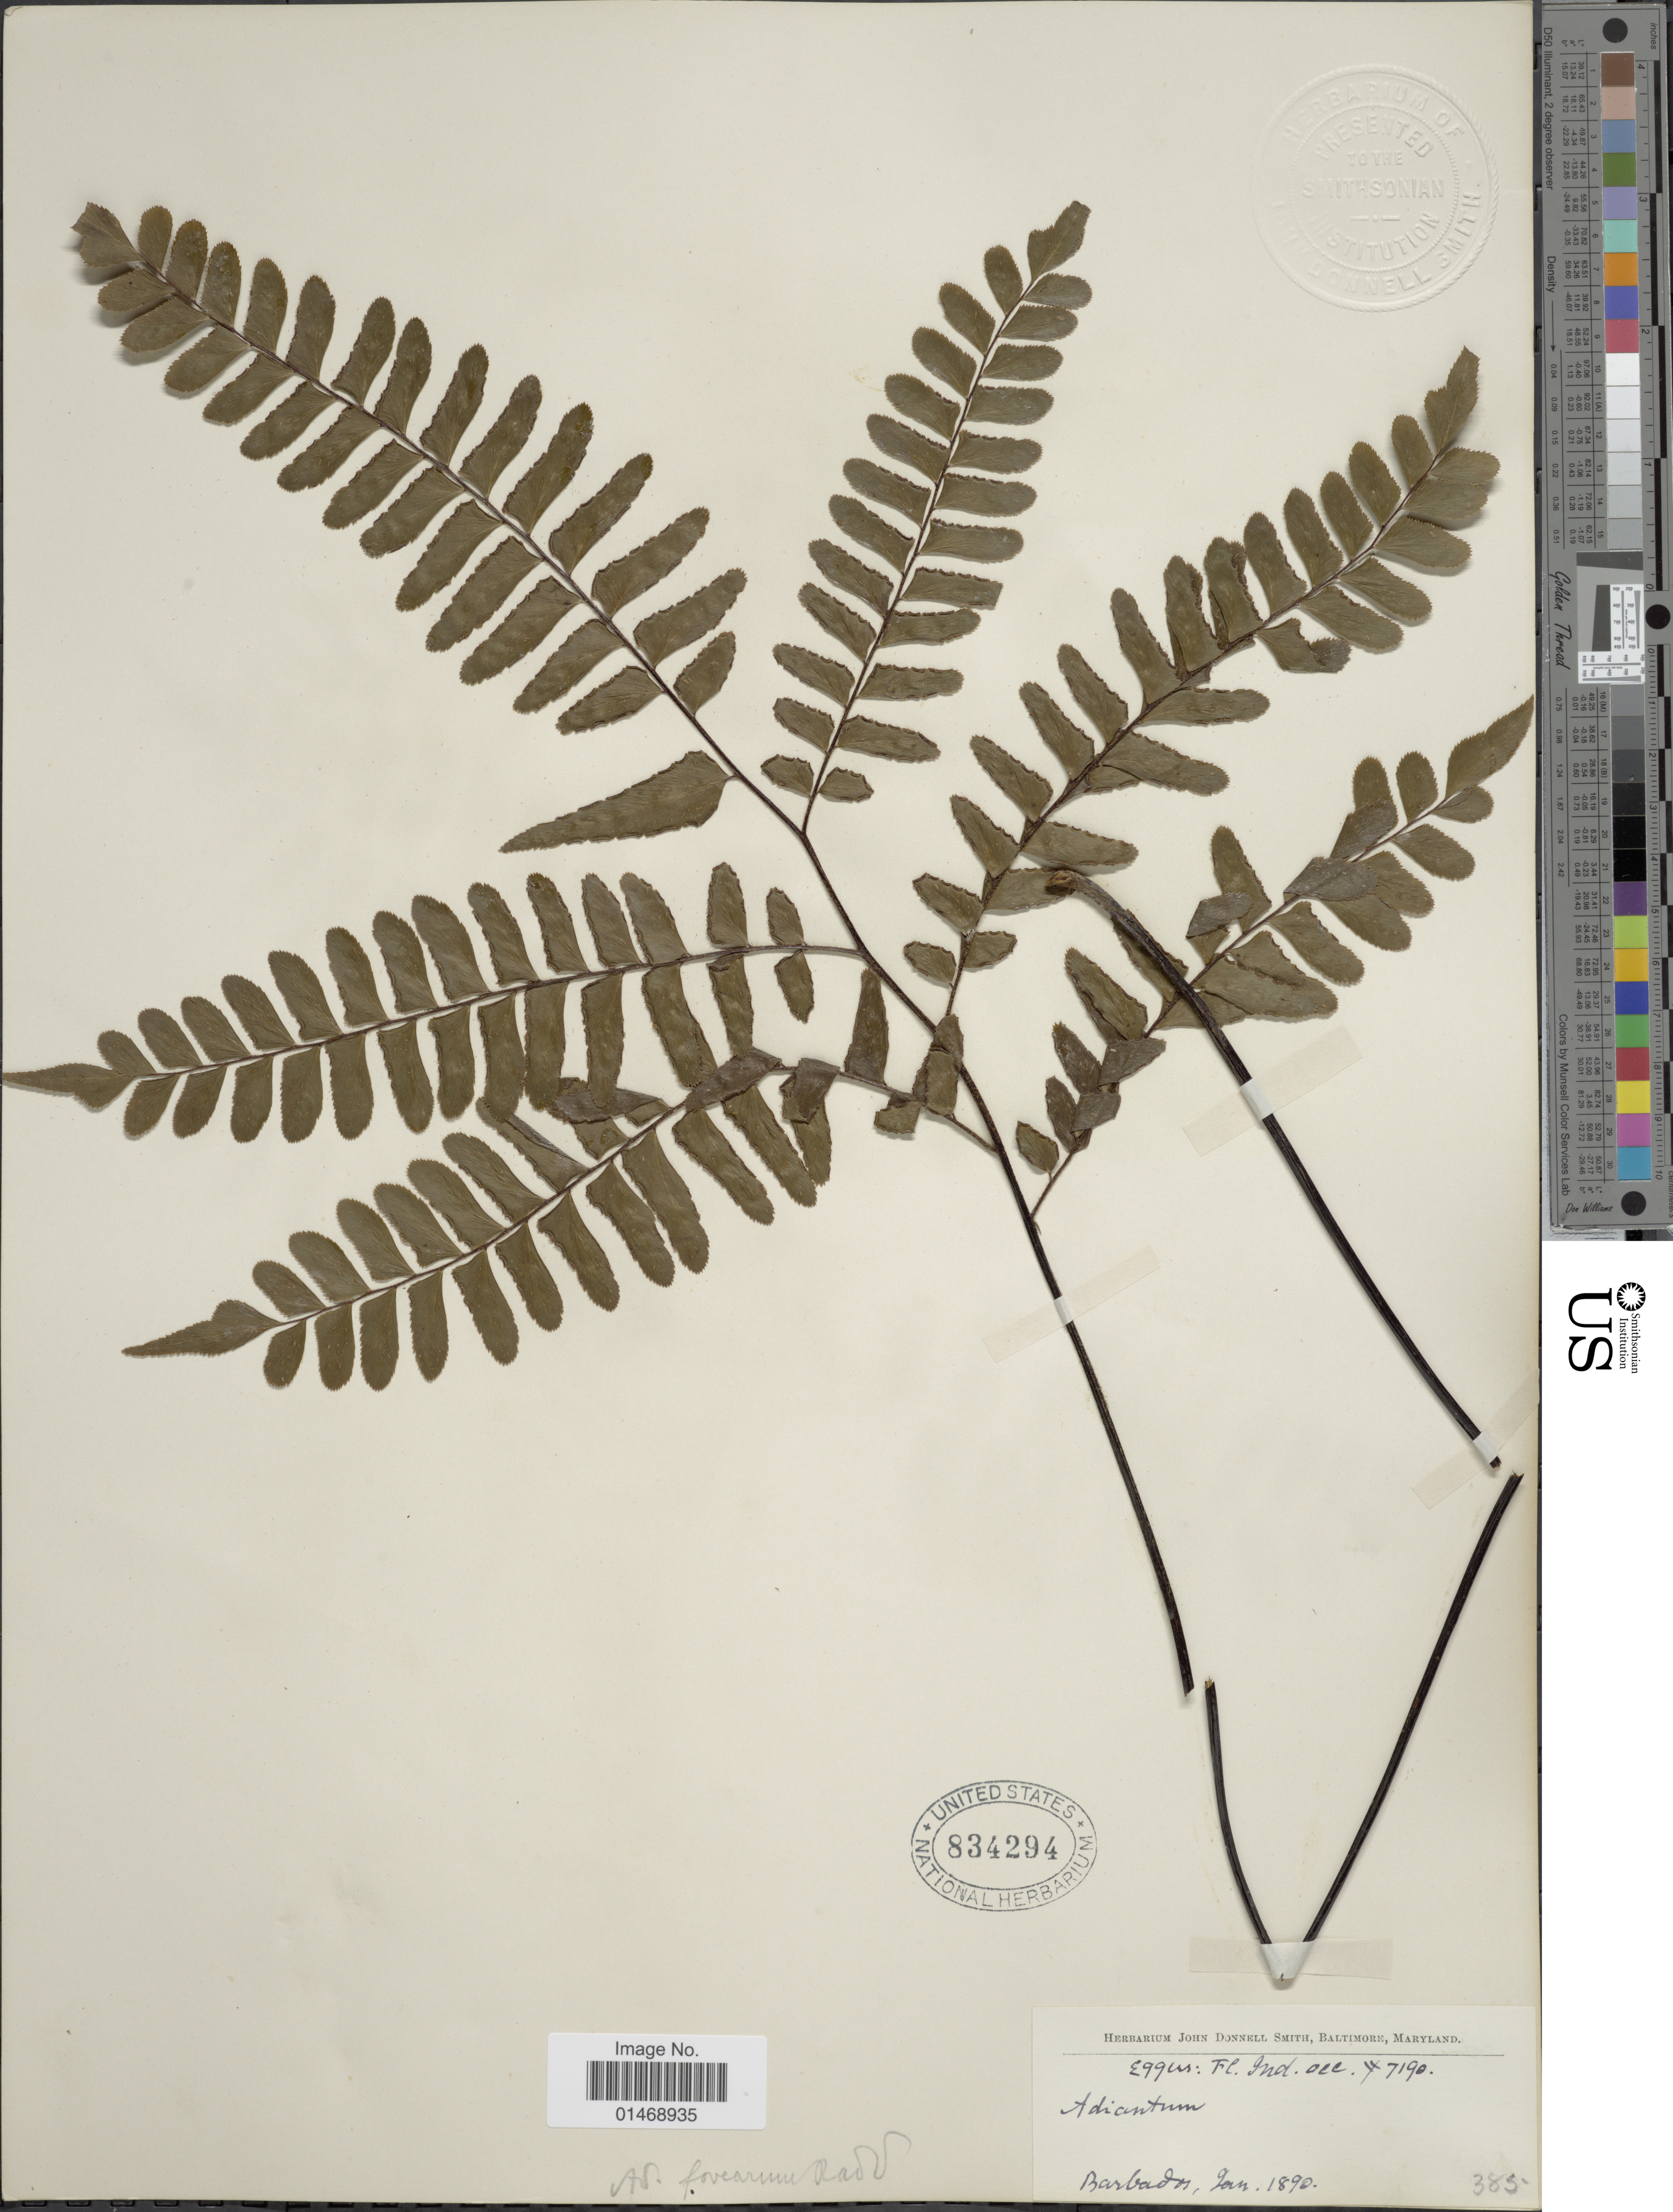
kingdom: Plantae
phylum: Tracheophyta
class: Polypodiopsida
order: Polypodiales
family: Pteridaceae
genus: Adiantum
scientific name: Adiantum latifolium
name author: Lam.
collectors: -. Eggers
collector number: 7190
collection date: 1890-01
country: Barbados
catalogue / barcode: US 834294